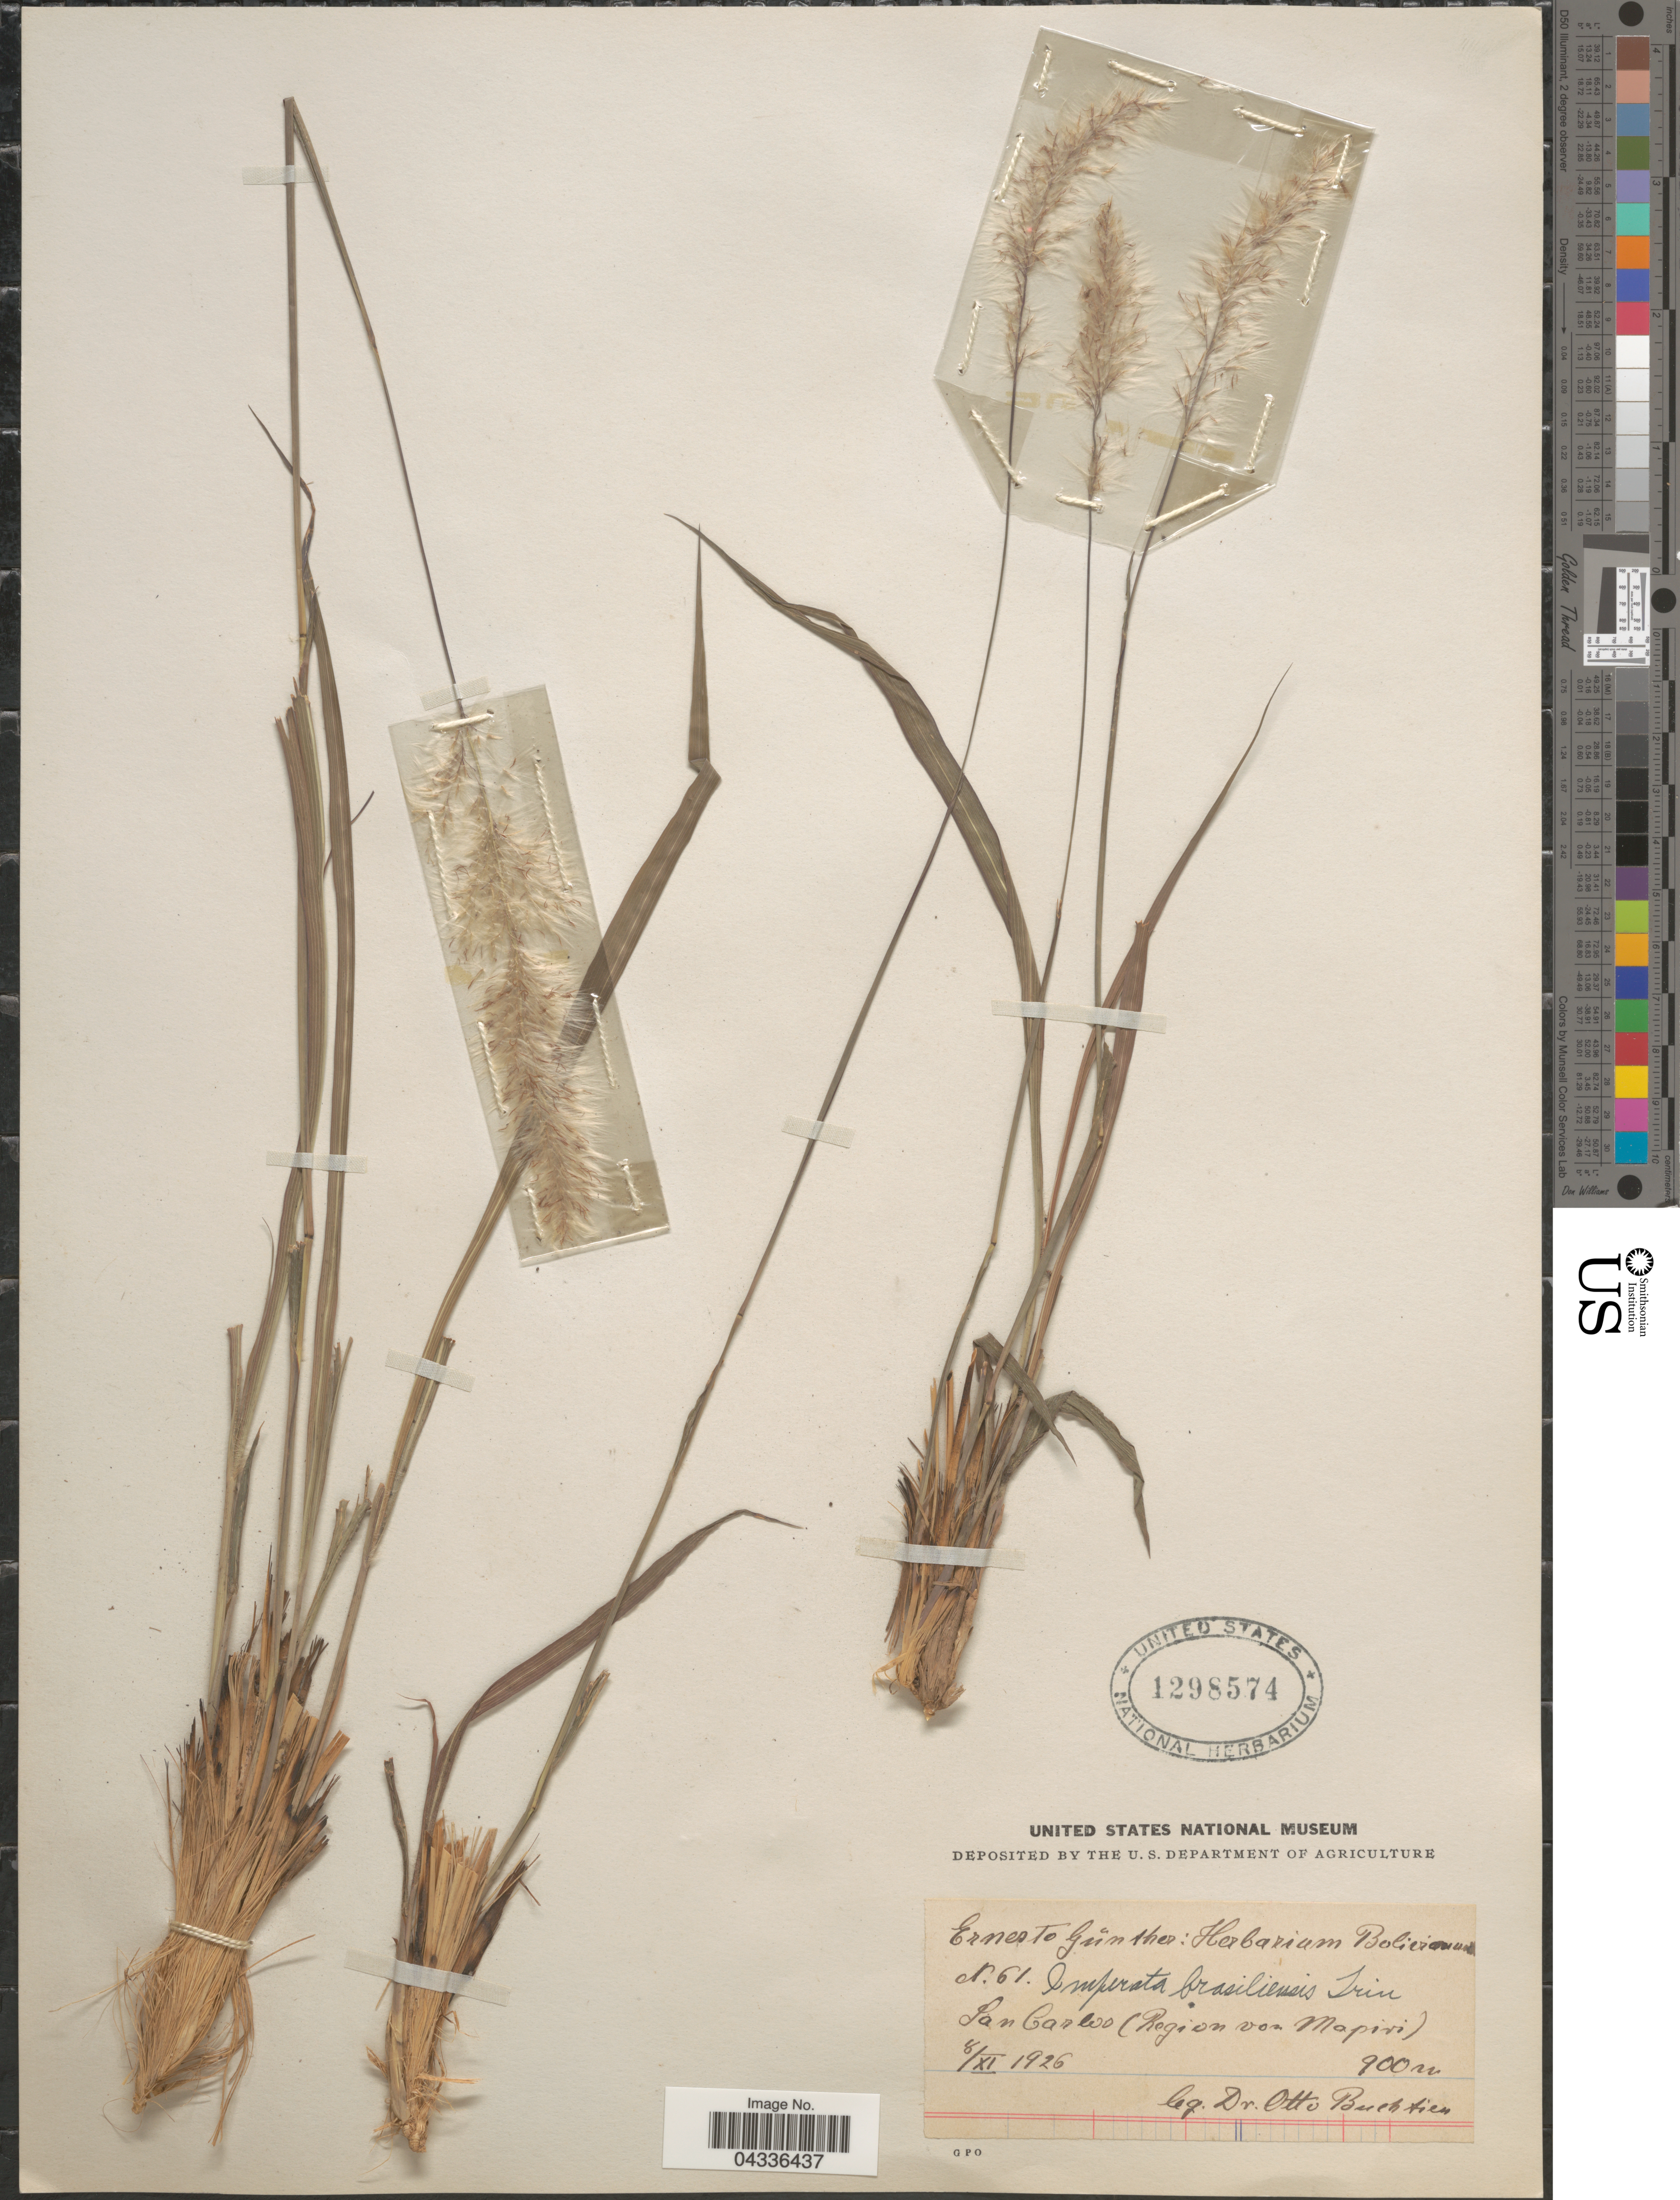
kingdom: Plantae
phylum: Tracheophyta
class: Liliopsida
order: Poales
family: Poaceae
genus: Imperata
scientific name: Imperata brasiliensis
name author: Trin.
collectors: O. Buchtien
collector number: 61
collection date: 1926-11-08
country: Bolivia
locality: San Carlos (Region von Mapiri).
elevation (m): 900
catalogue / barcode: US 1298574